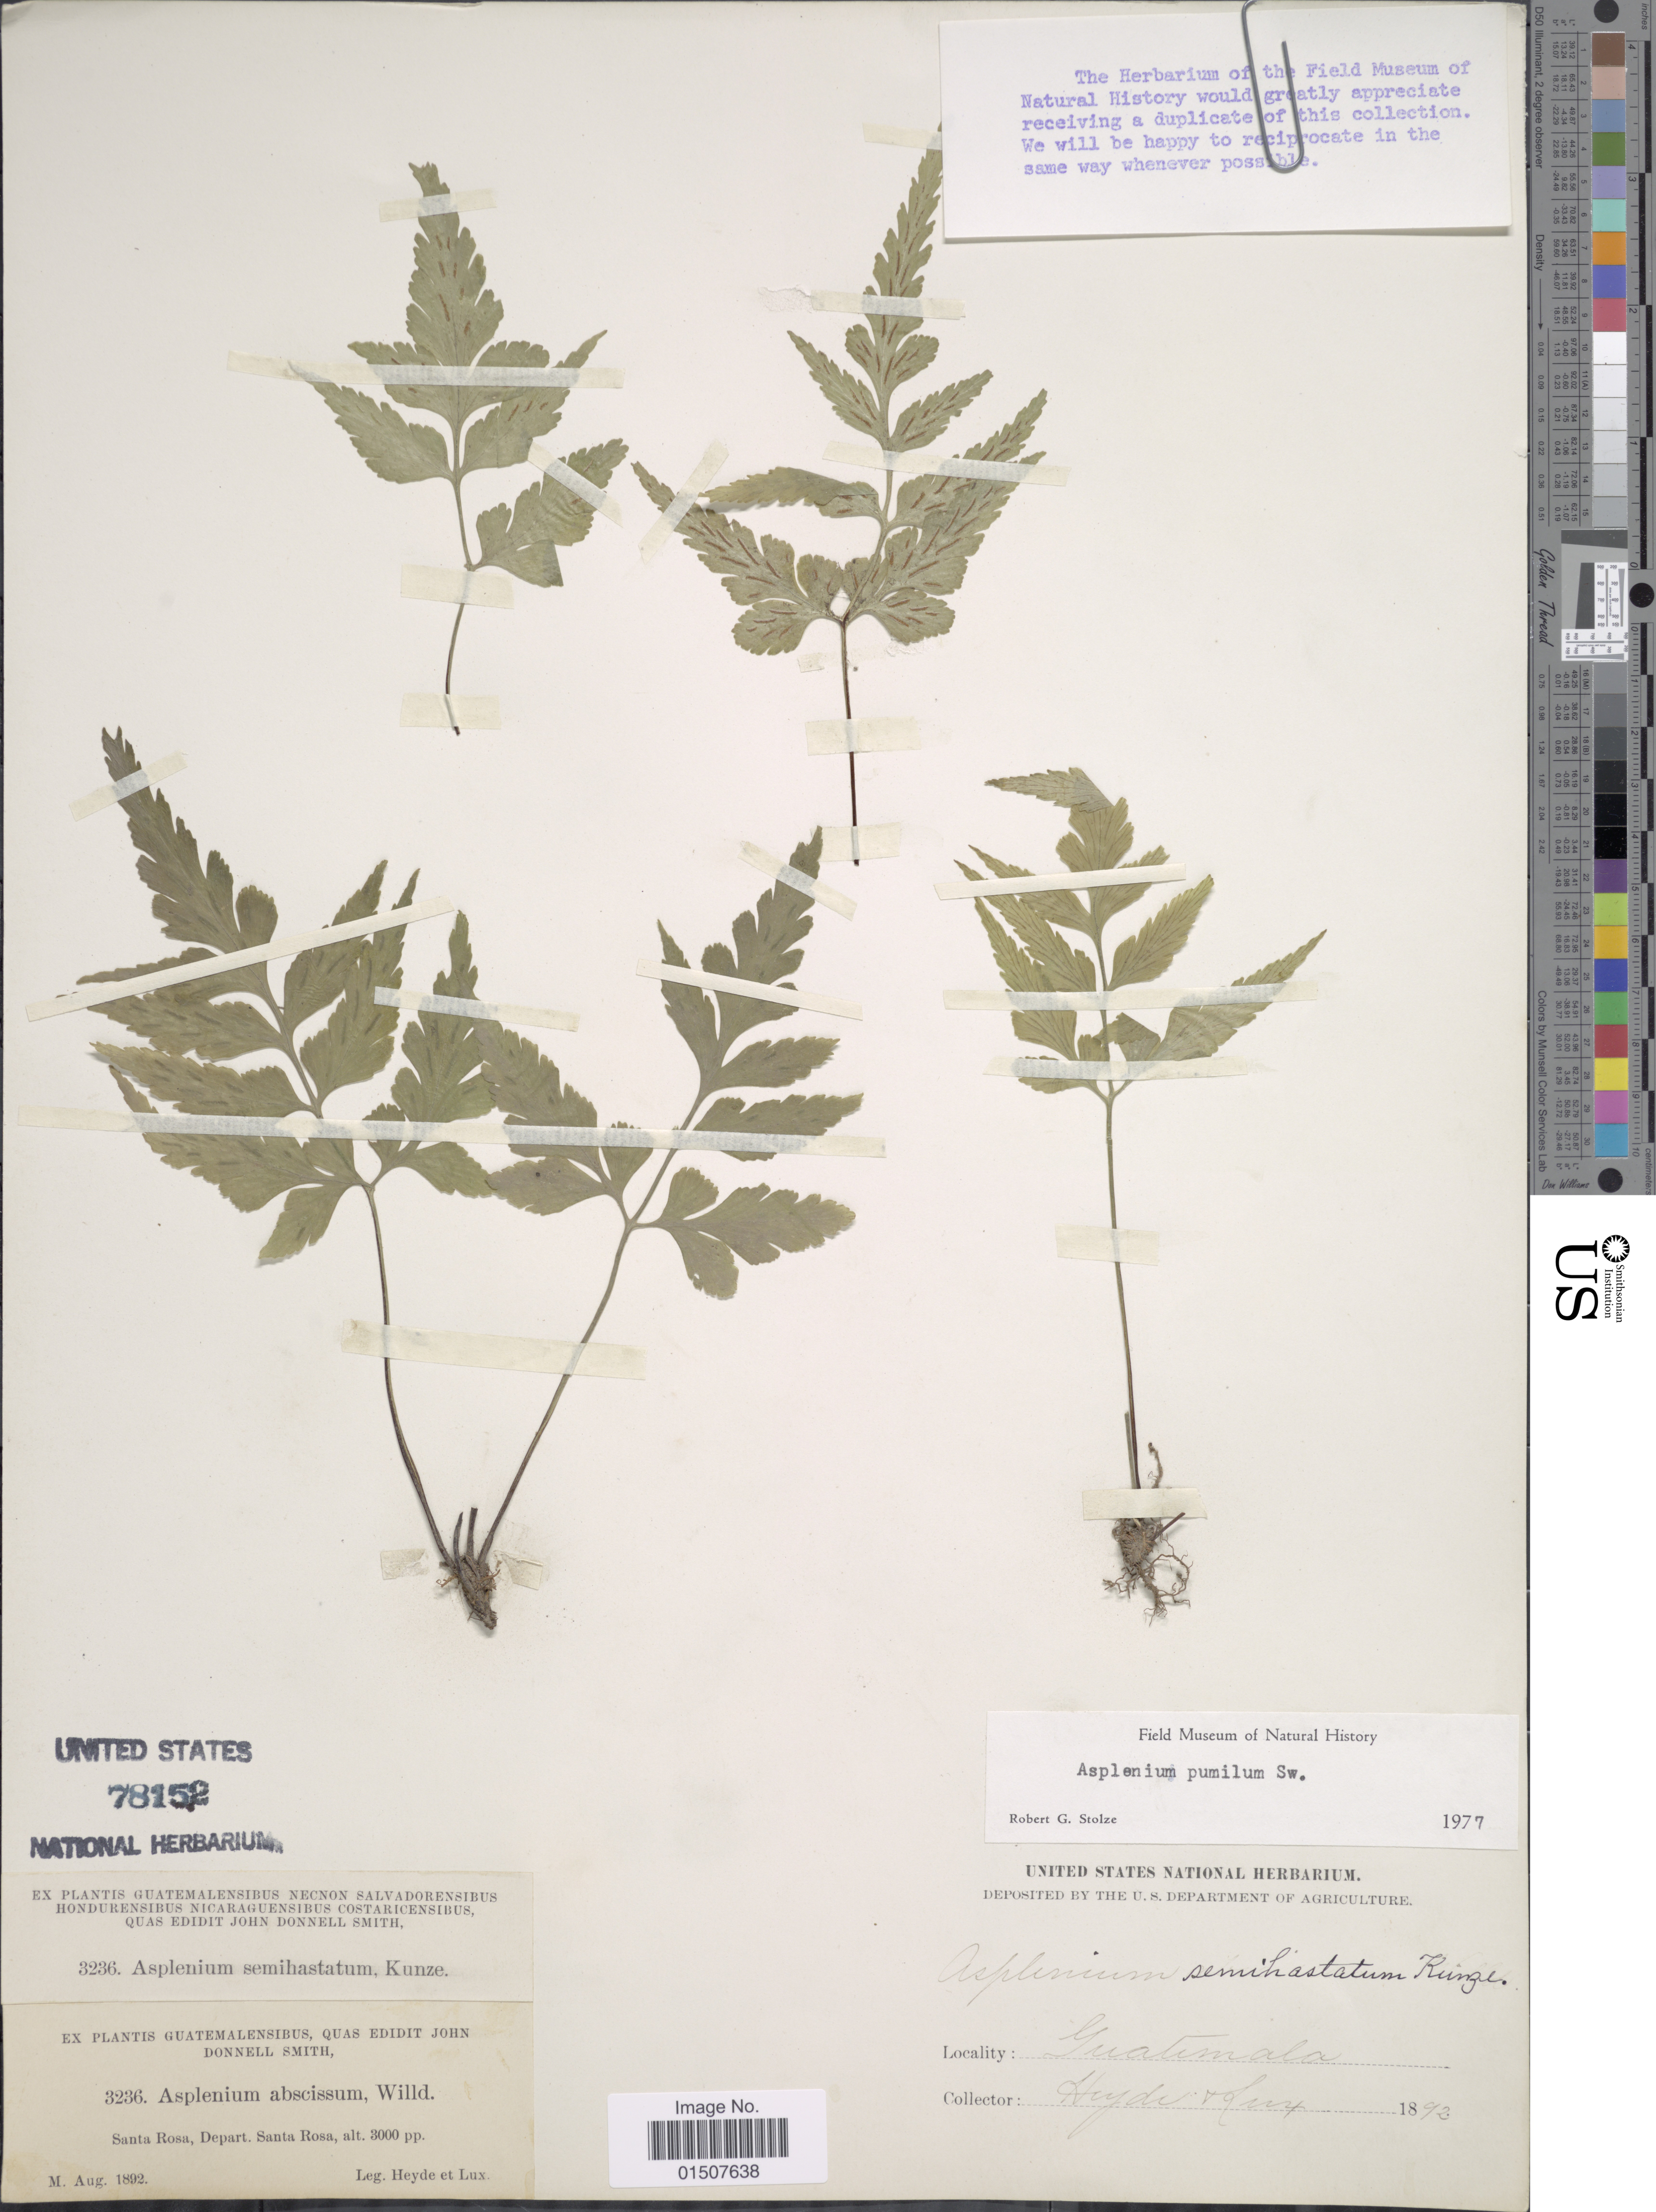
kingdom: Plantae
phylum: Tracheophyta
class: Polypodiopsida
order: Polypodiales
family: Aspleniaceae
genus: Asplenium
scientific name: Asplenium pumilum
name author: Sw.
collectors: Heyde & Lux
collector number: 3236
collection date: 1892-08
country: Guatemala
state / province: Santa Rosa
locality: Santa Rosa, Depart. Santa Rosa.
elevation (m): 914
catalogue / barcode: US 78152